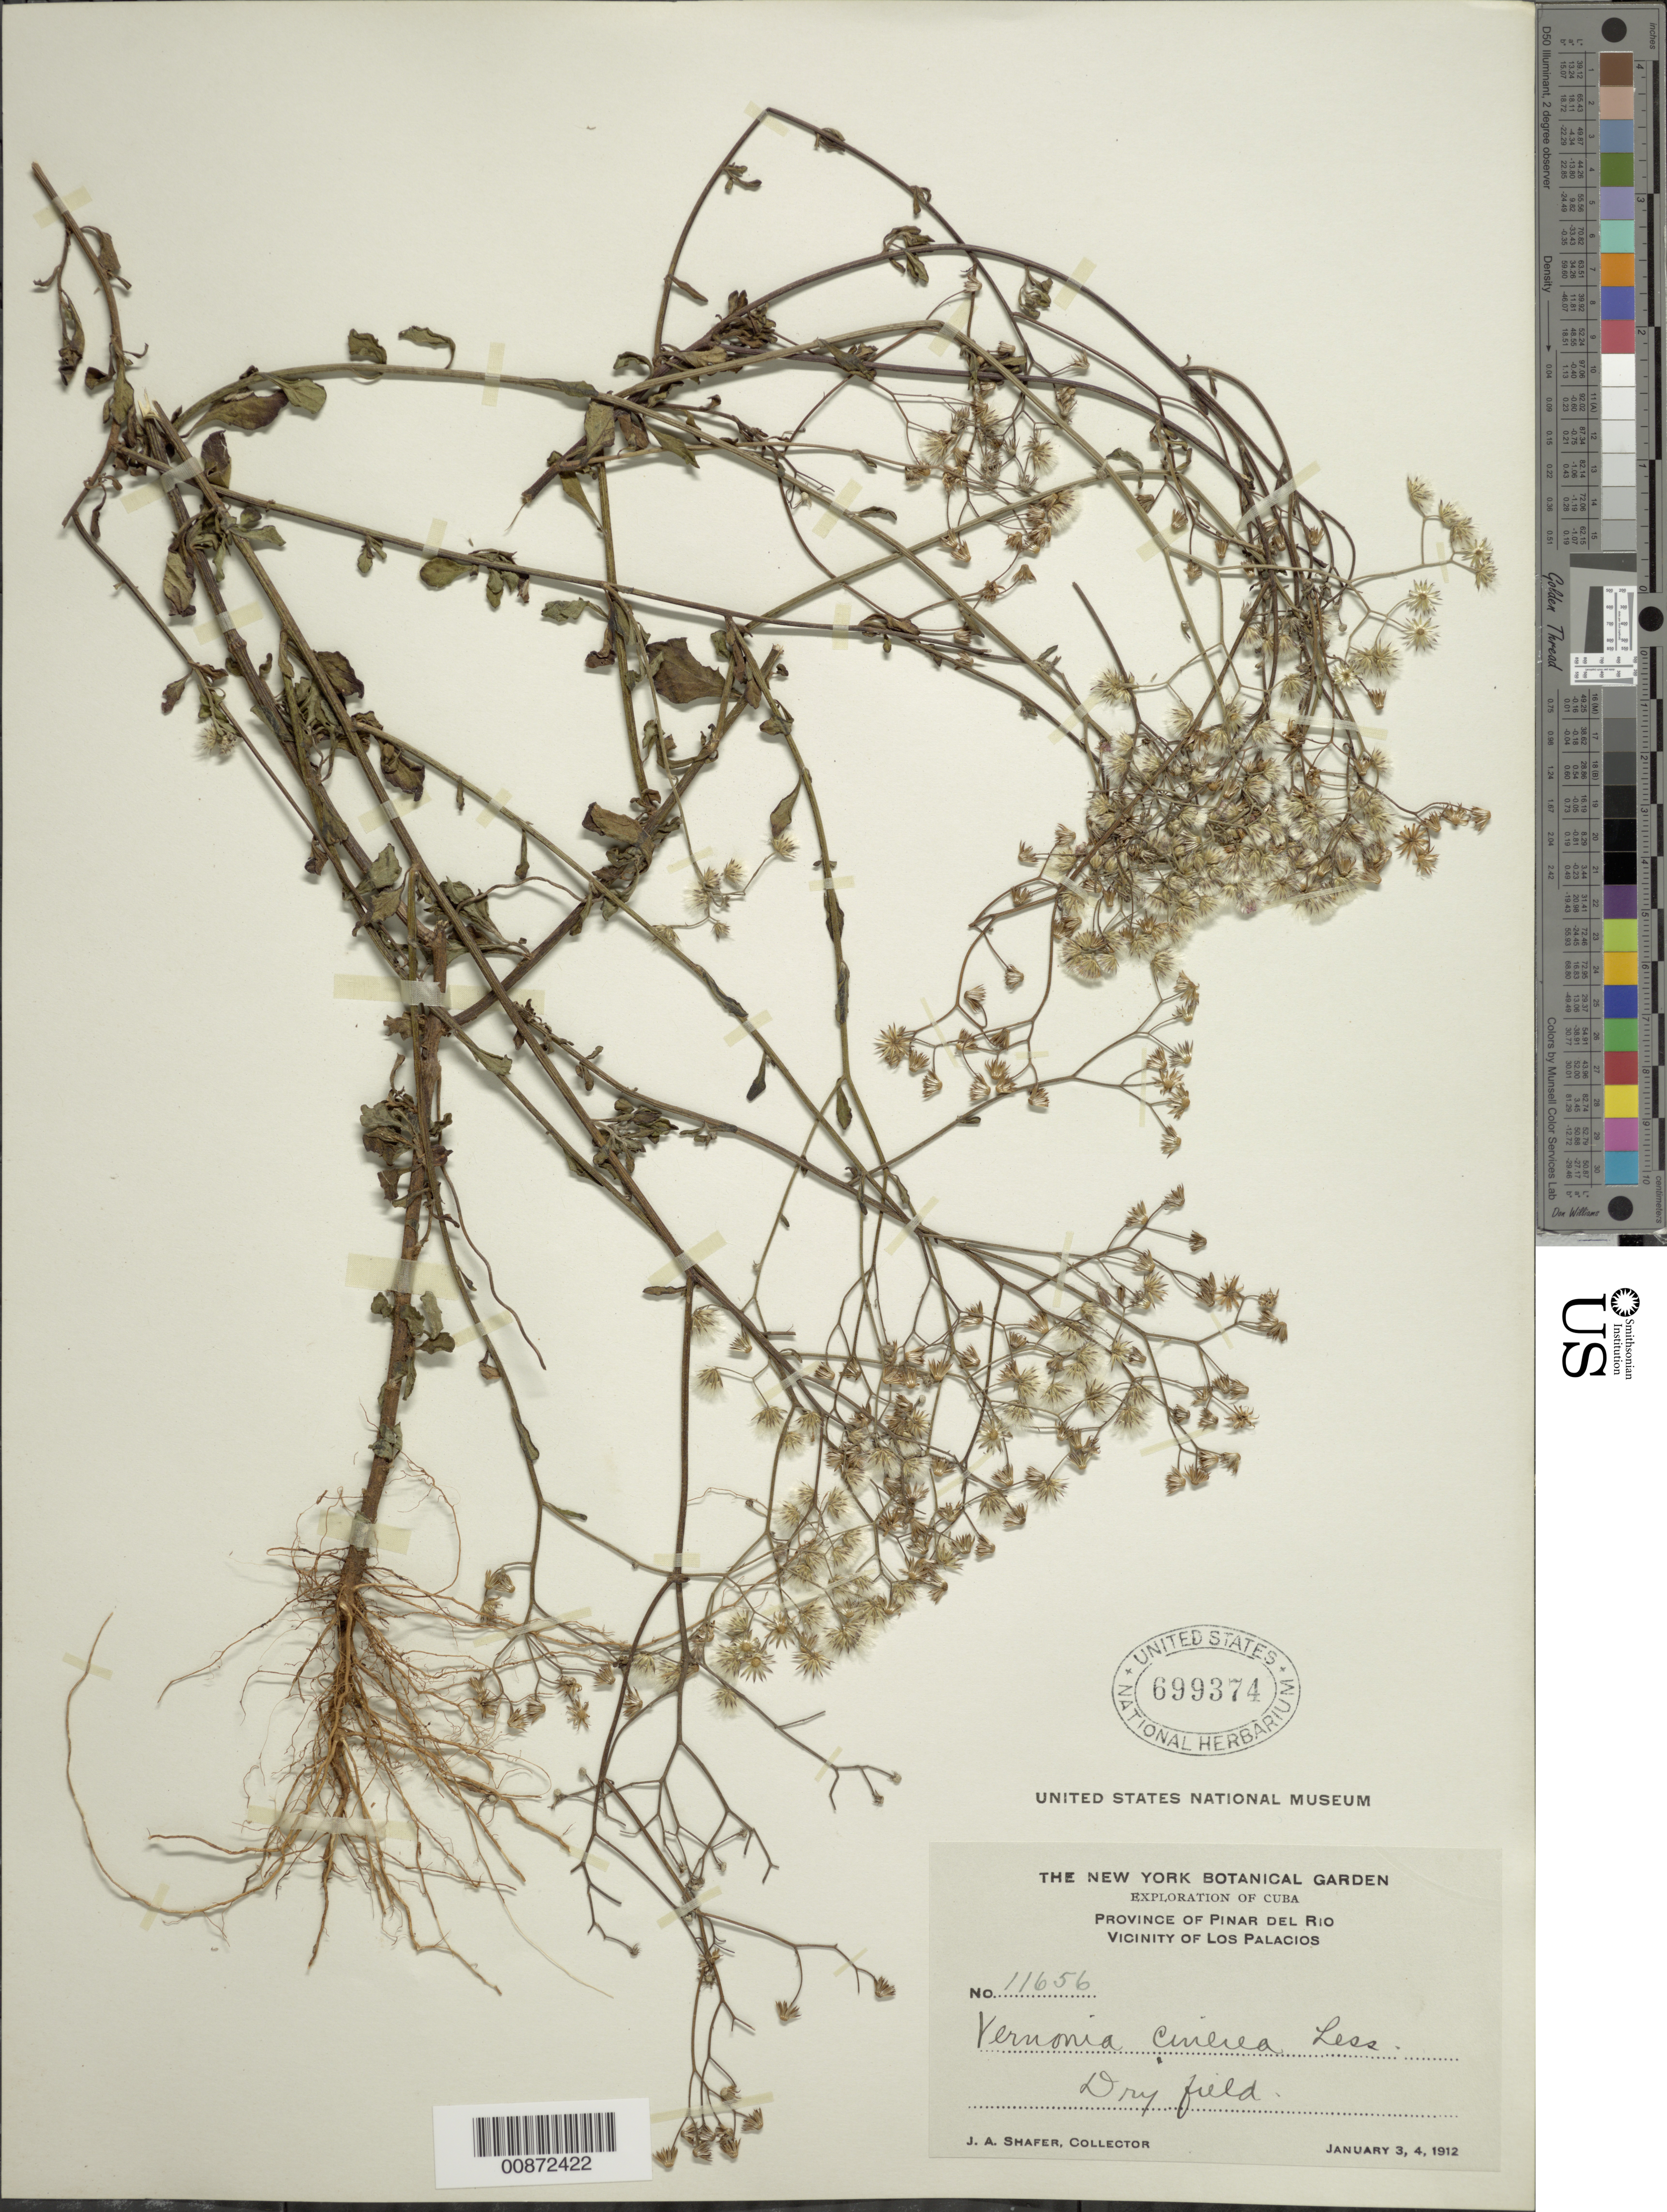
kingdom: Plantae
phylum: Tracheophyta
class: Magnoliopsida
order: Asterales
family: Asteraceae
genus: Cyanthillium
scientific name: Cyanthillium cinereum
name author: (L.) H. Rob.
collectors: J. A. Shafer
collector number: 11656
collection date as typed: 03 Jan 1912 to 04 Jan 1912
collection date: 1912-01-03/1912-01-04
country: Cuba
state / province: Pinar del Río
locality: Vicinity of Los Palacios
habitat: Dry field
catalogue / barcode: US 699374